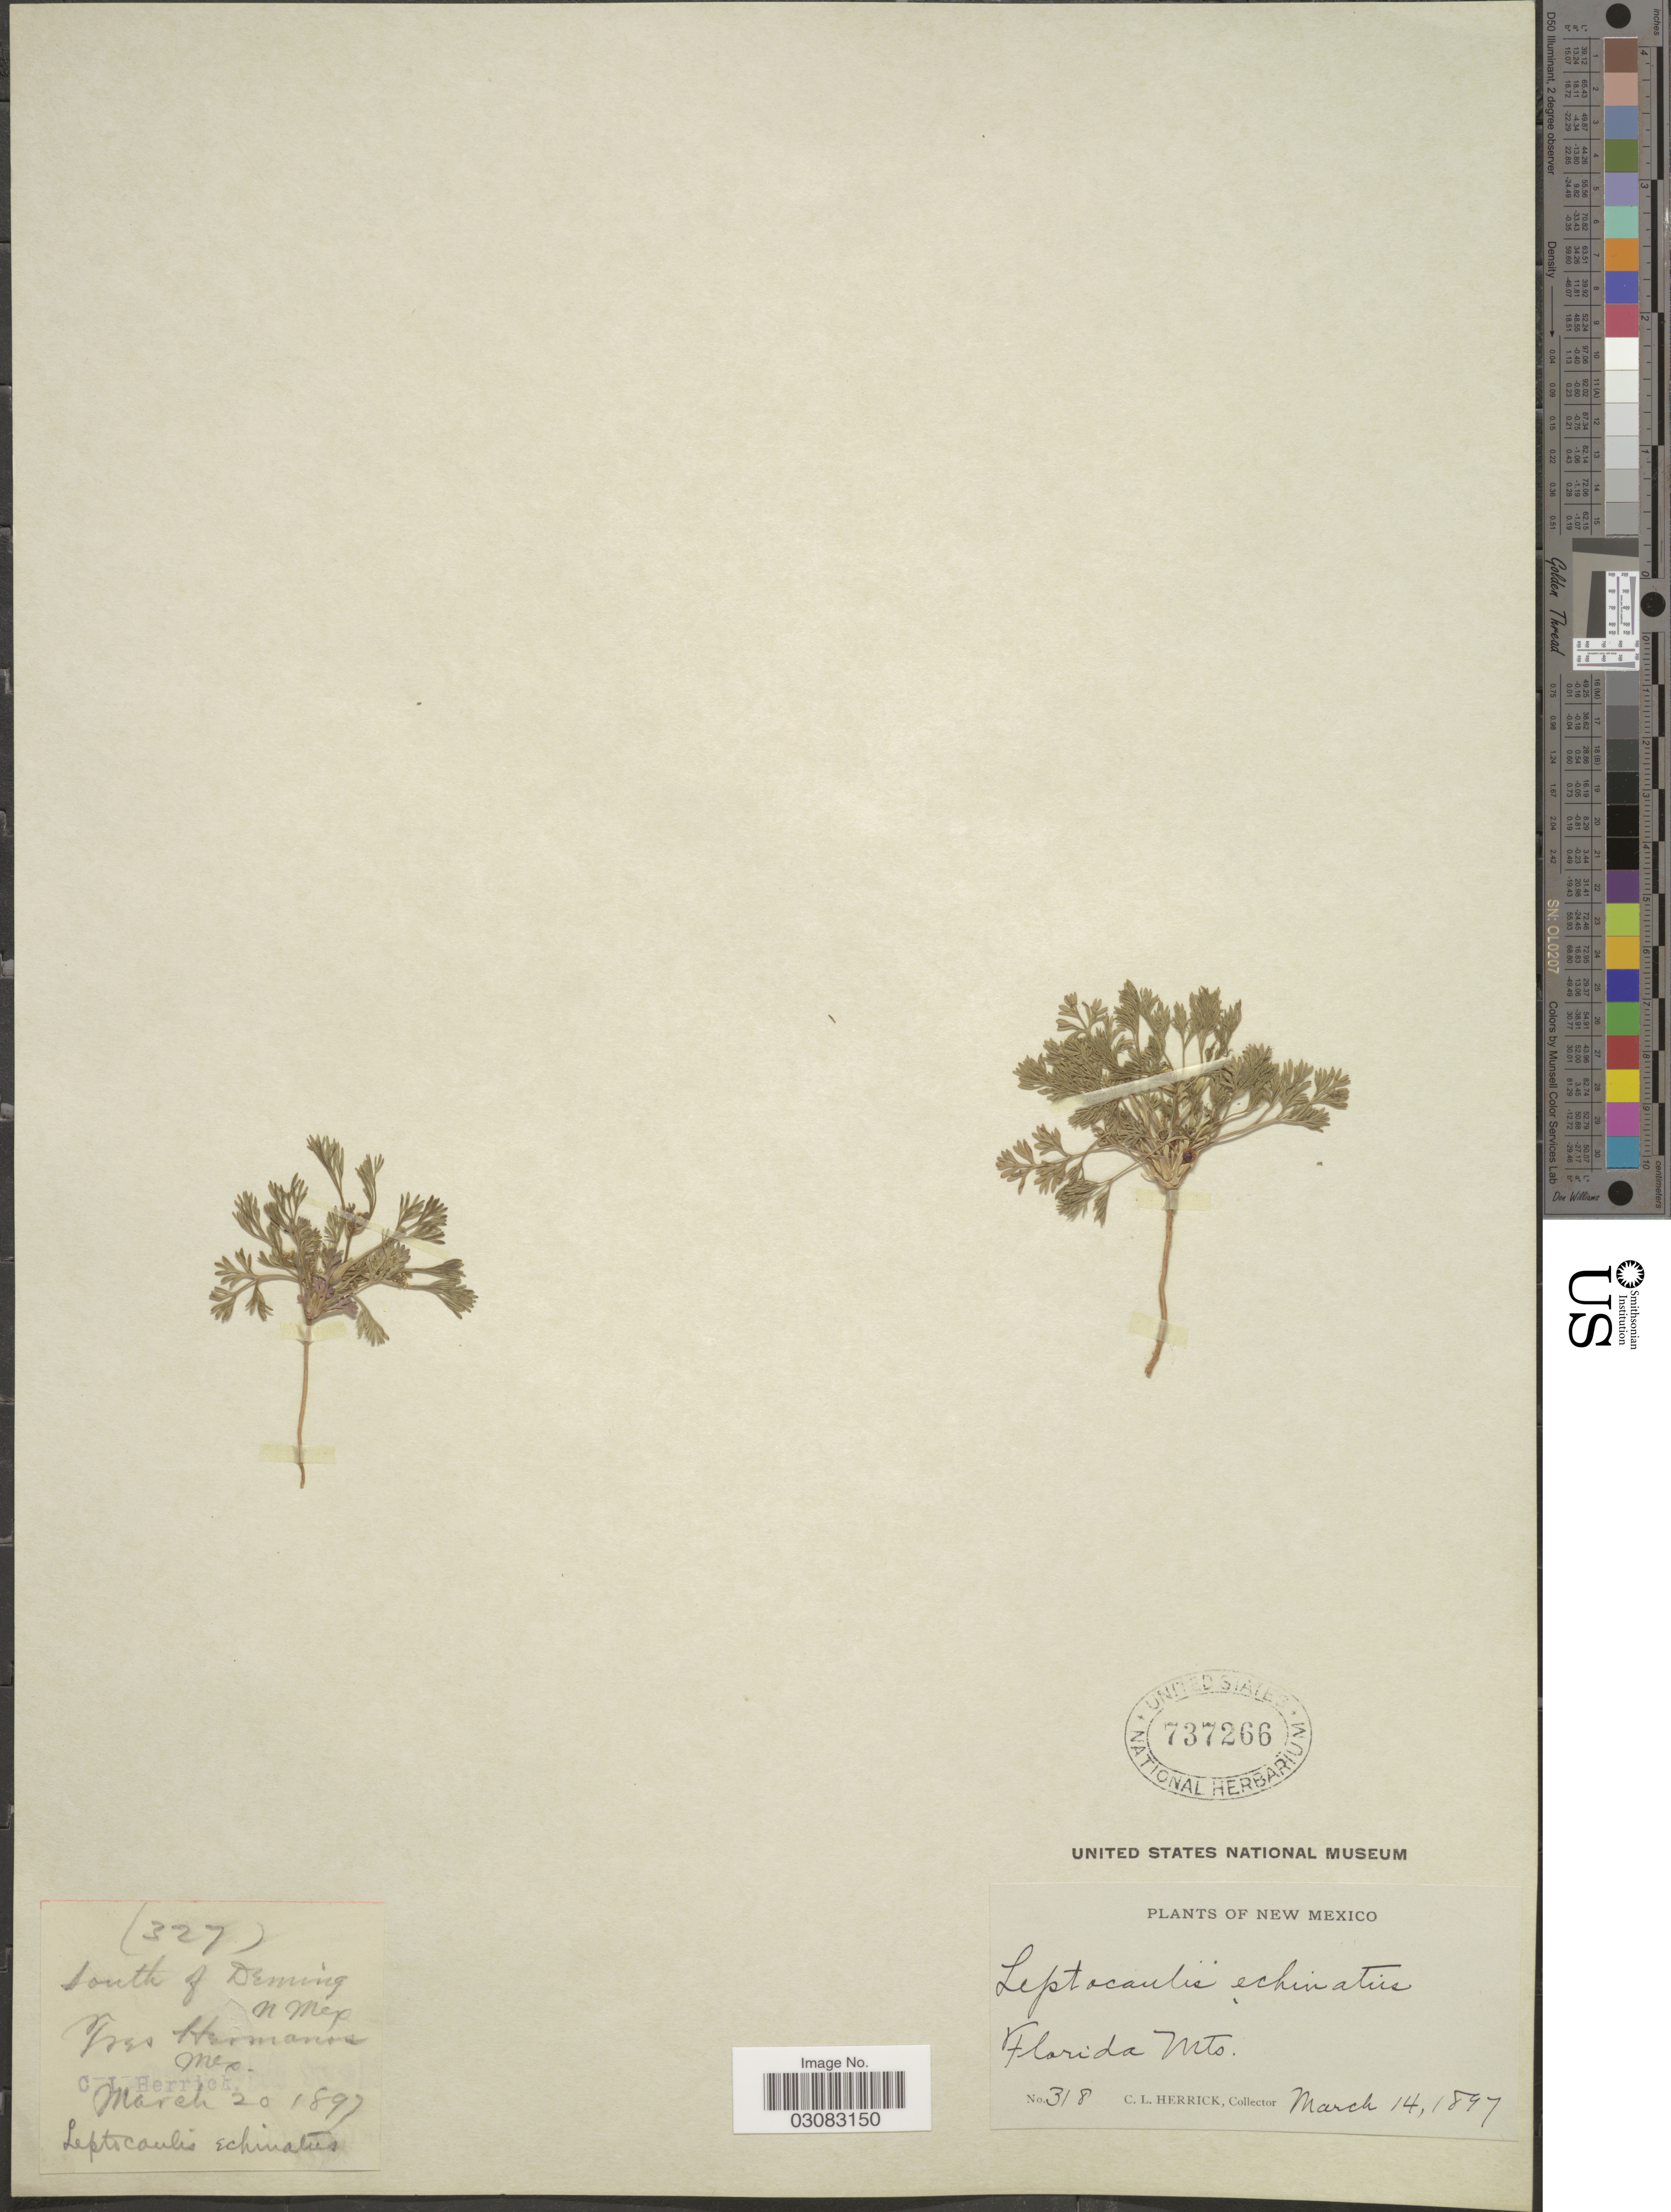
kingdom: Plantae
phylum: Tracheophyta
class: Magnoliopsida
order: Apiales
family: Apiaceae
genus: Spermolepis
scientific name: Spermolepis echinata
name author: (Nutt. ex DC.) A. Heller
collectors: C. Herrick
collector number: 318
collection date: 1897-03-14/1897-03-20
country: United States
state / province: New Mexico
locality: Florida Mts. South of Deming. N. Mex. Tres Hermanos.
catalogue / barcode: US 737266